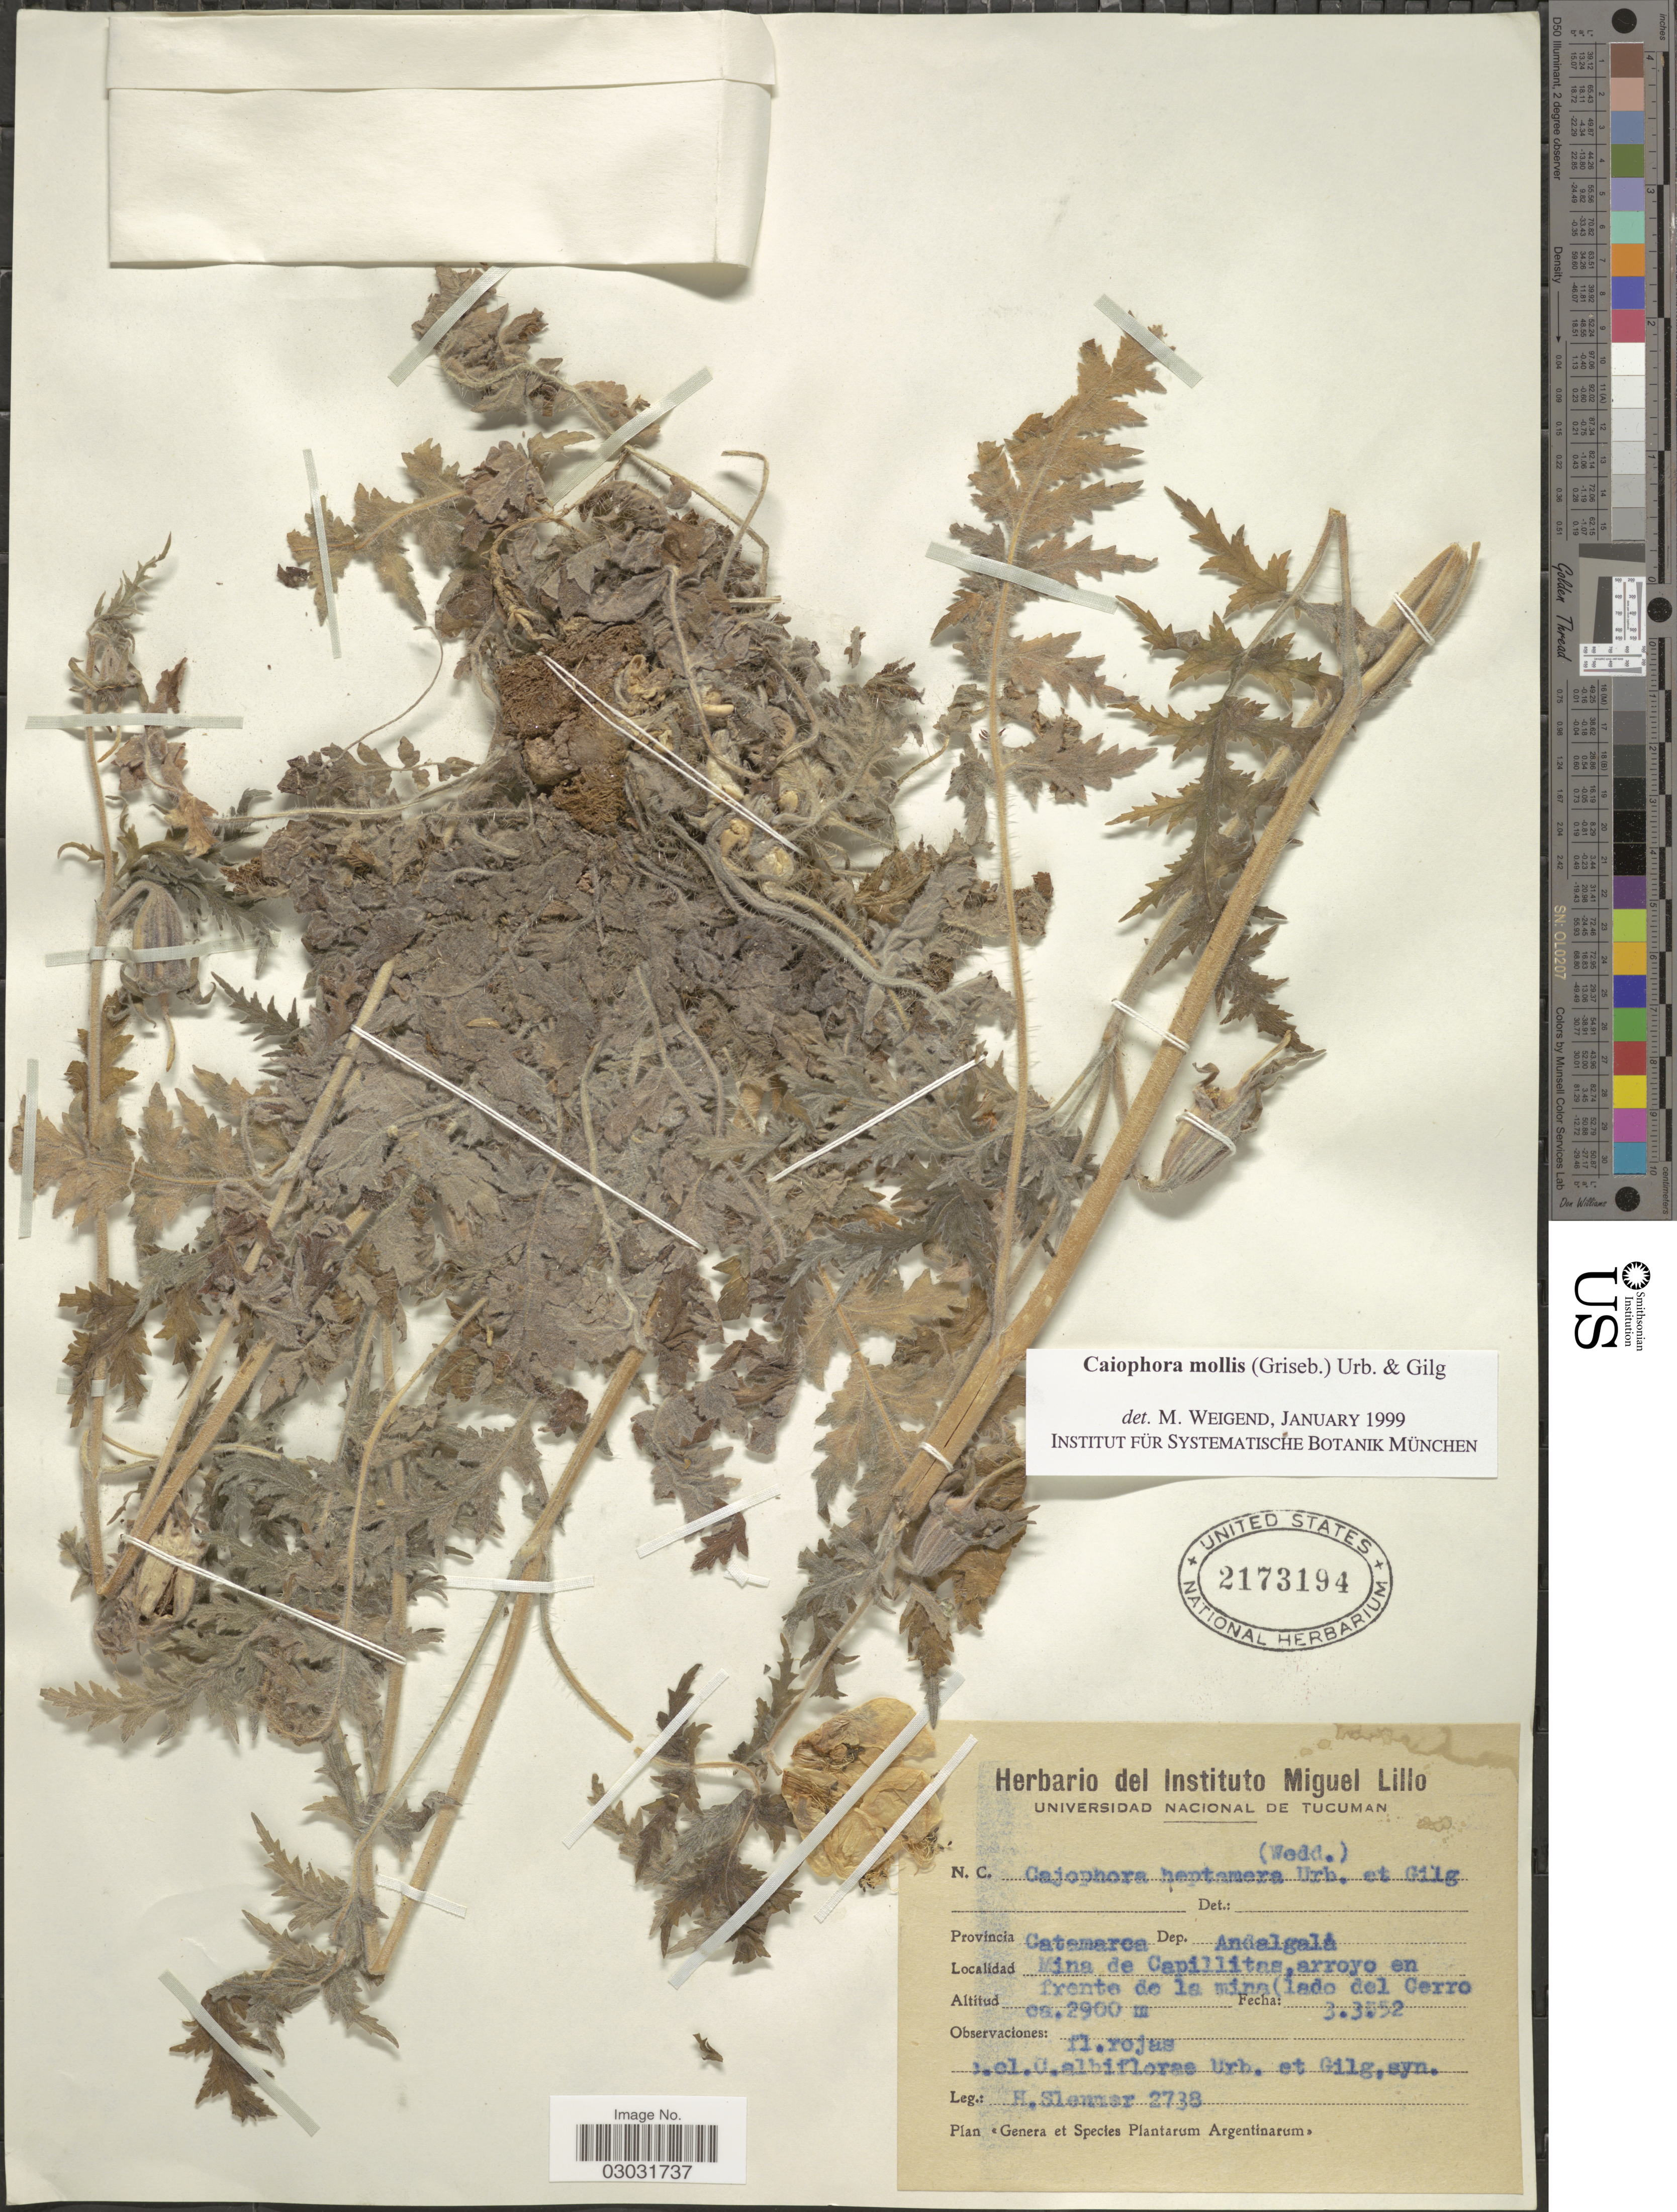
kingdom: Plantae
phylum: Tracheophyta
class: Magnoliopsida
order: Cornales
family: Loasaceae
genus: Caiophora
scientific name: Caiophora mollis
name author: (Griseb.) Urb. & Gilg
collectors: H. O. Sleumer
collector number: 2738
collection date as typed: Transcribed d/m/y: 3/3/52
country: Argentina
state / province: Catamarca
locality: Dep. Andalgalá. Mina de Capillitas, arroyo en frente de la mina (lado del Cerro.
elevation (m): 2900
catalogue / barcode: US 2173194